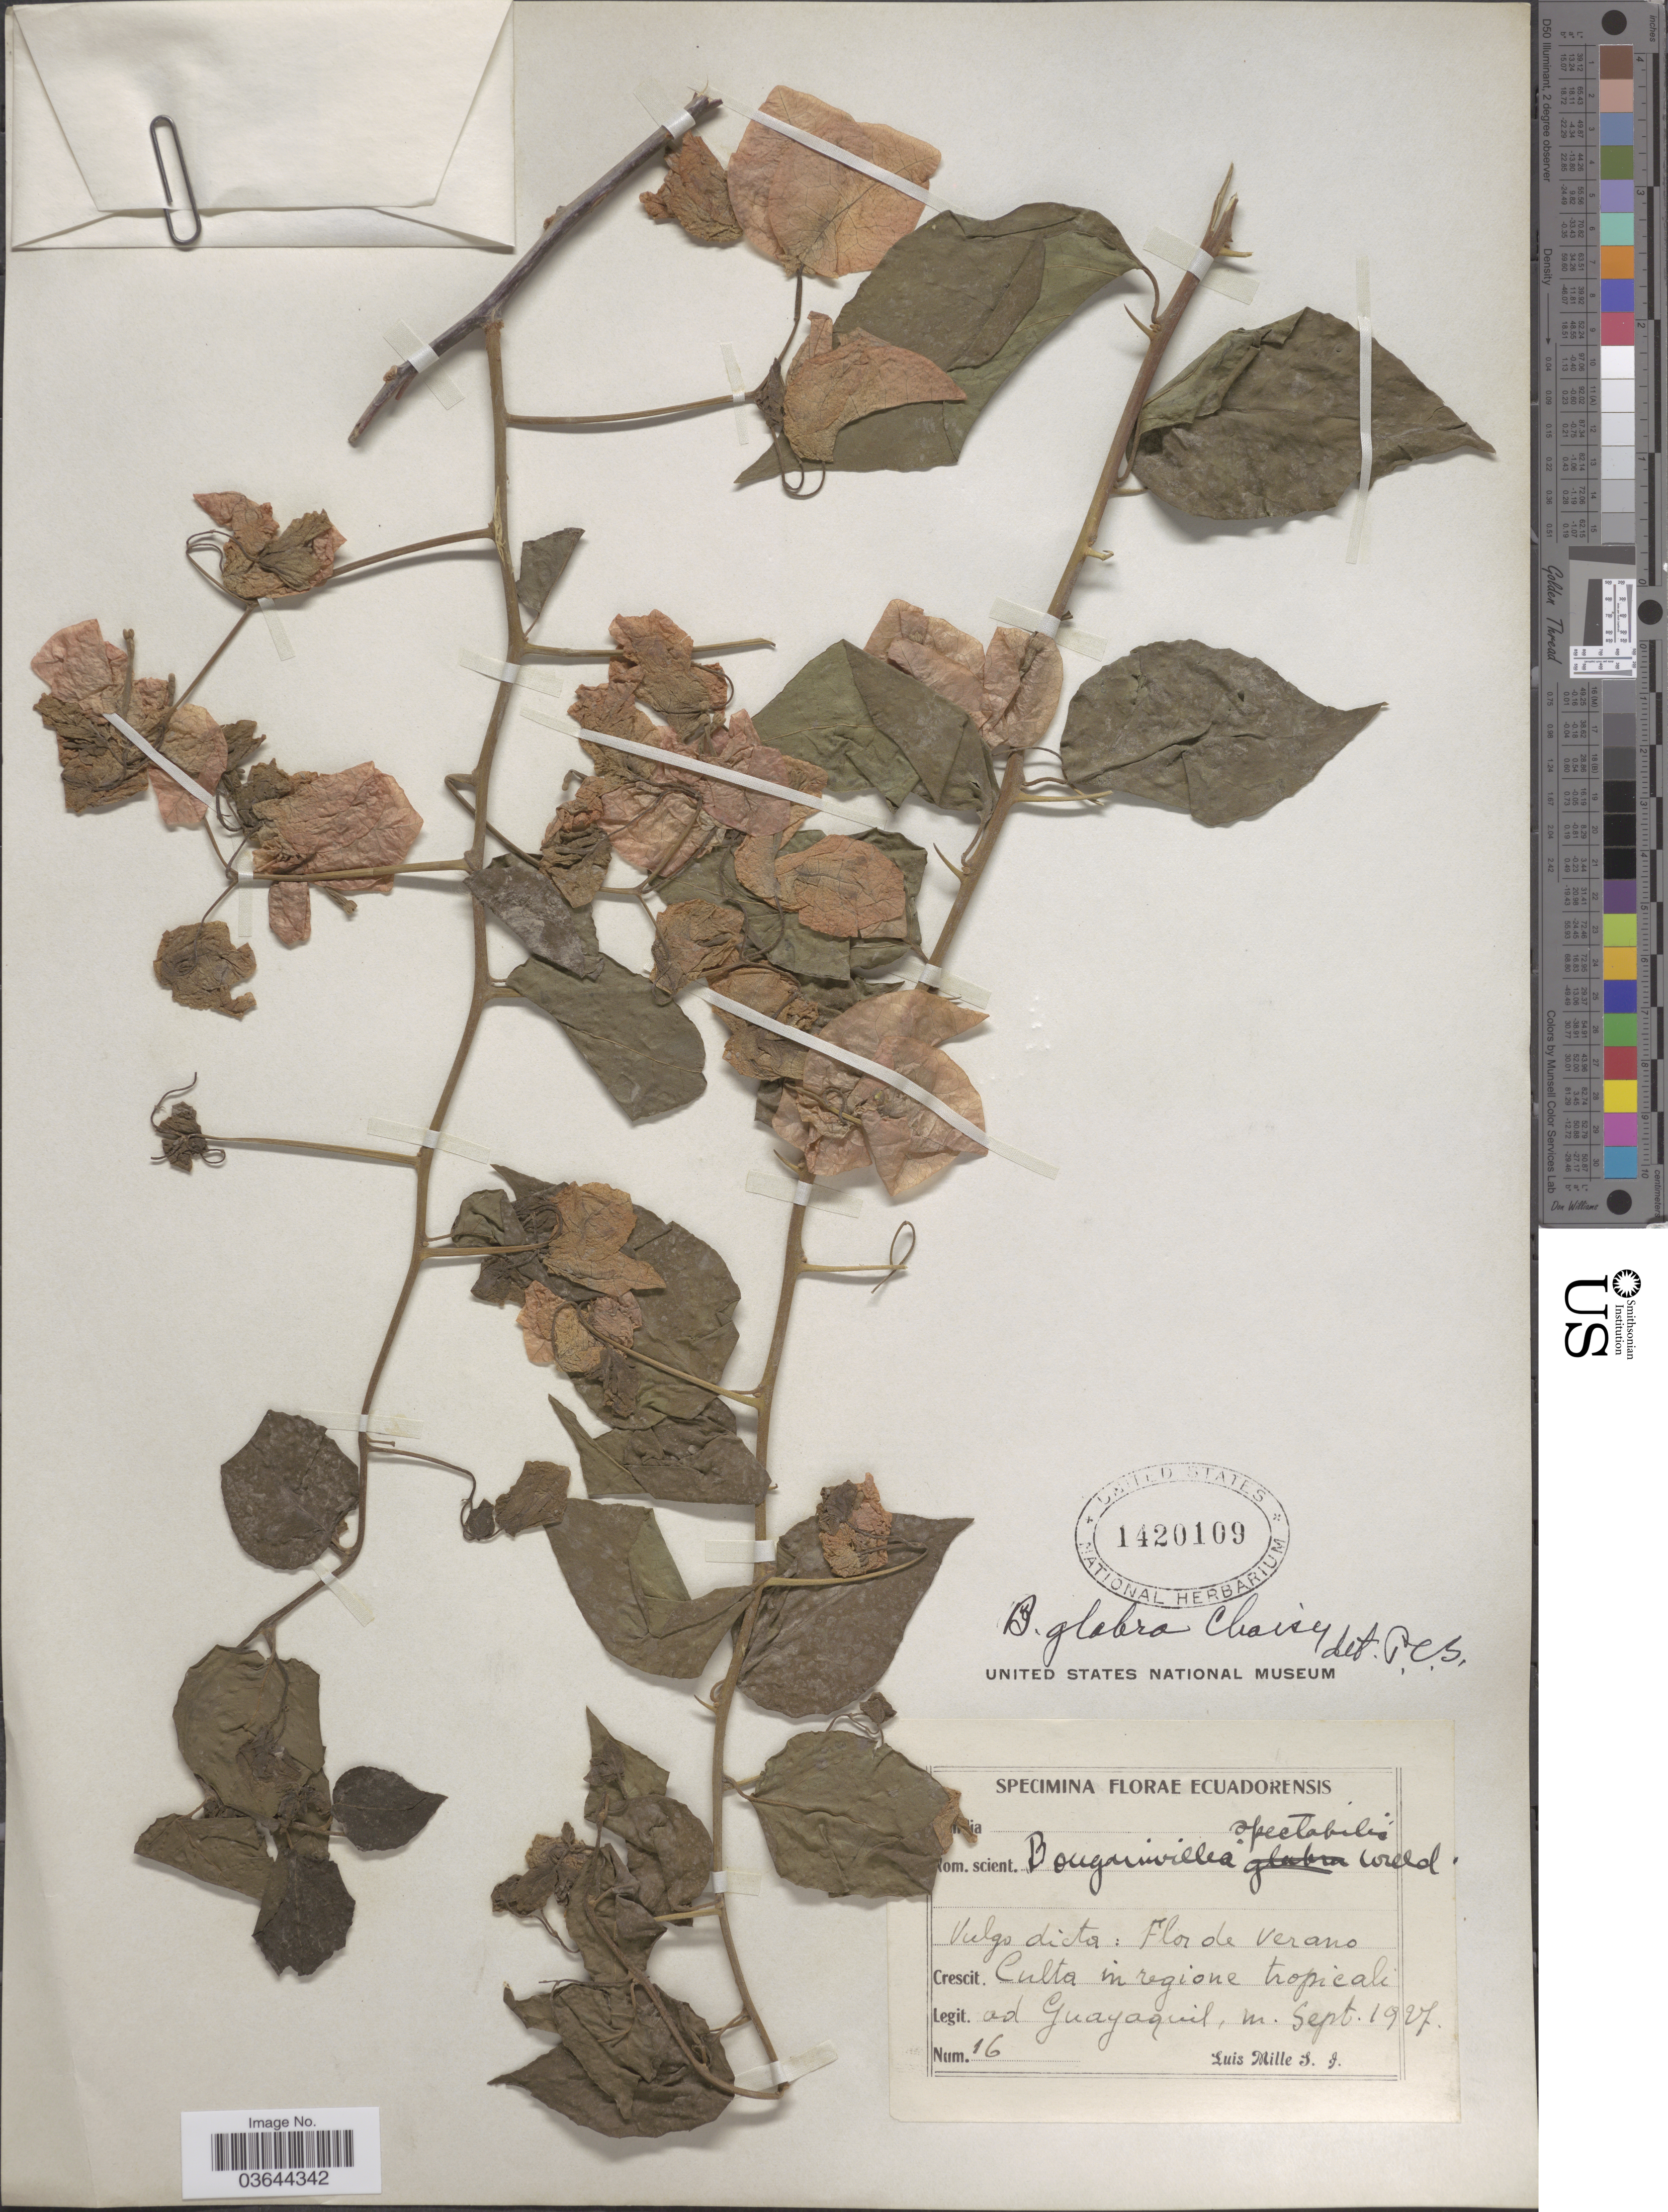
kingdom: Plantae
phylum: Tracheophyta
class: Magnoliopsida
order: Caryophyllales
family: Nyctaginaceae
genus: Bougainvillea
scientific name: Bougainvillea glabra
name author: Choisy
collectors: L. Mille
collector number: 16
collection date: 1927-09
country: Ecuador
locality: Regione tropicali ad Guayaquil.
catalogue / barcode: US 1420109